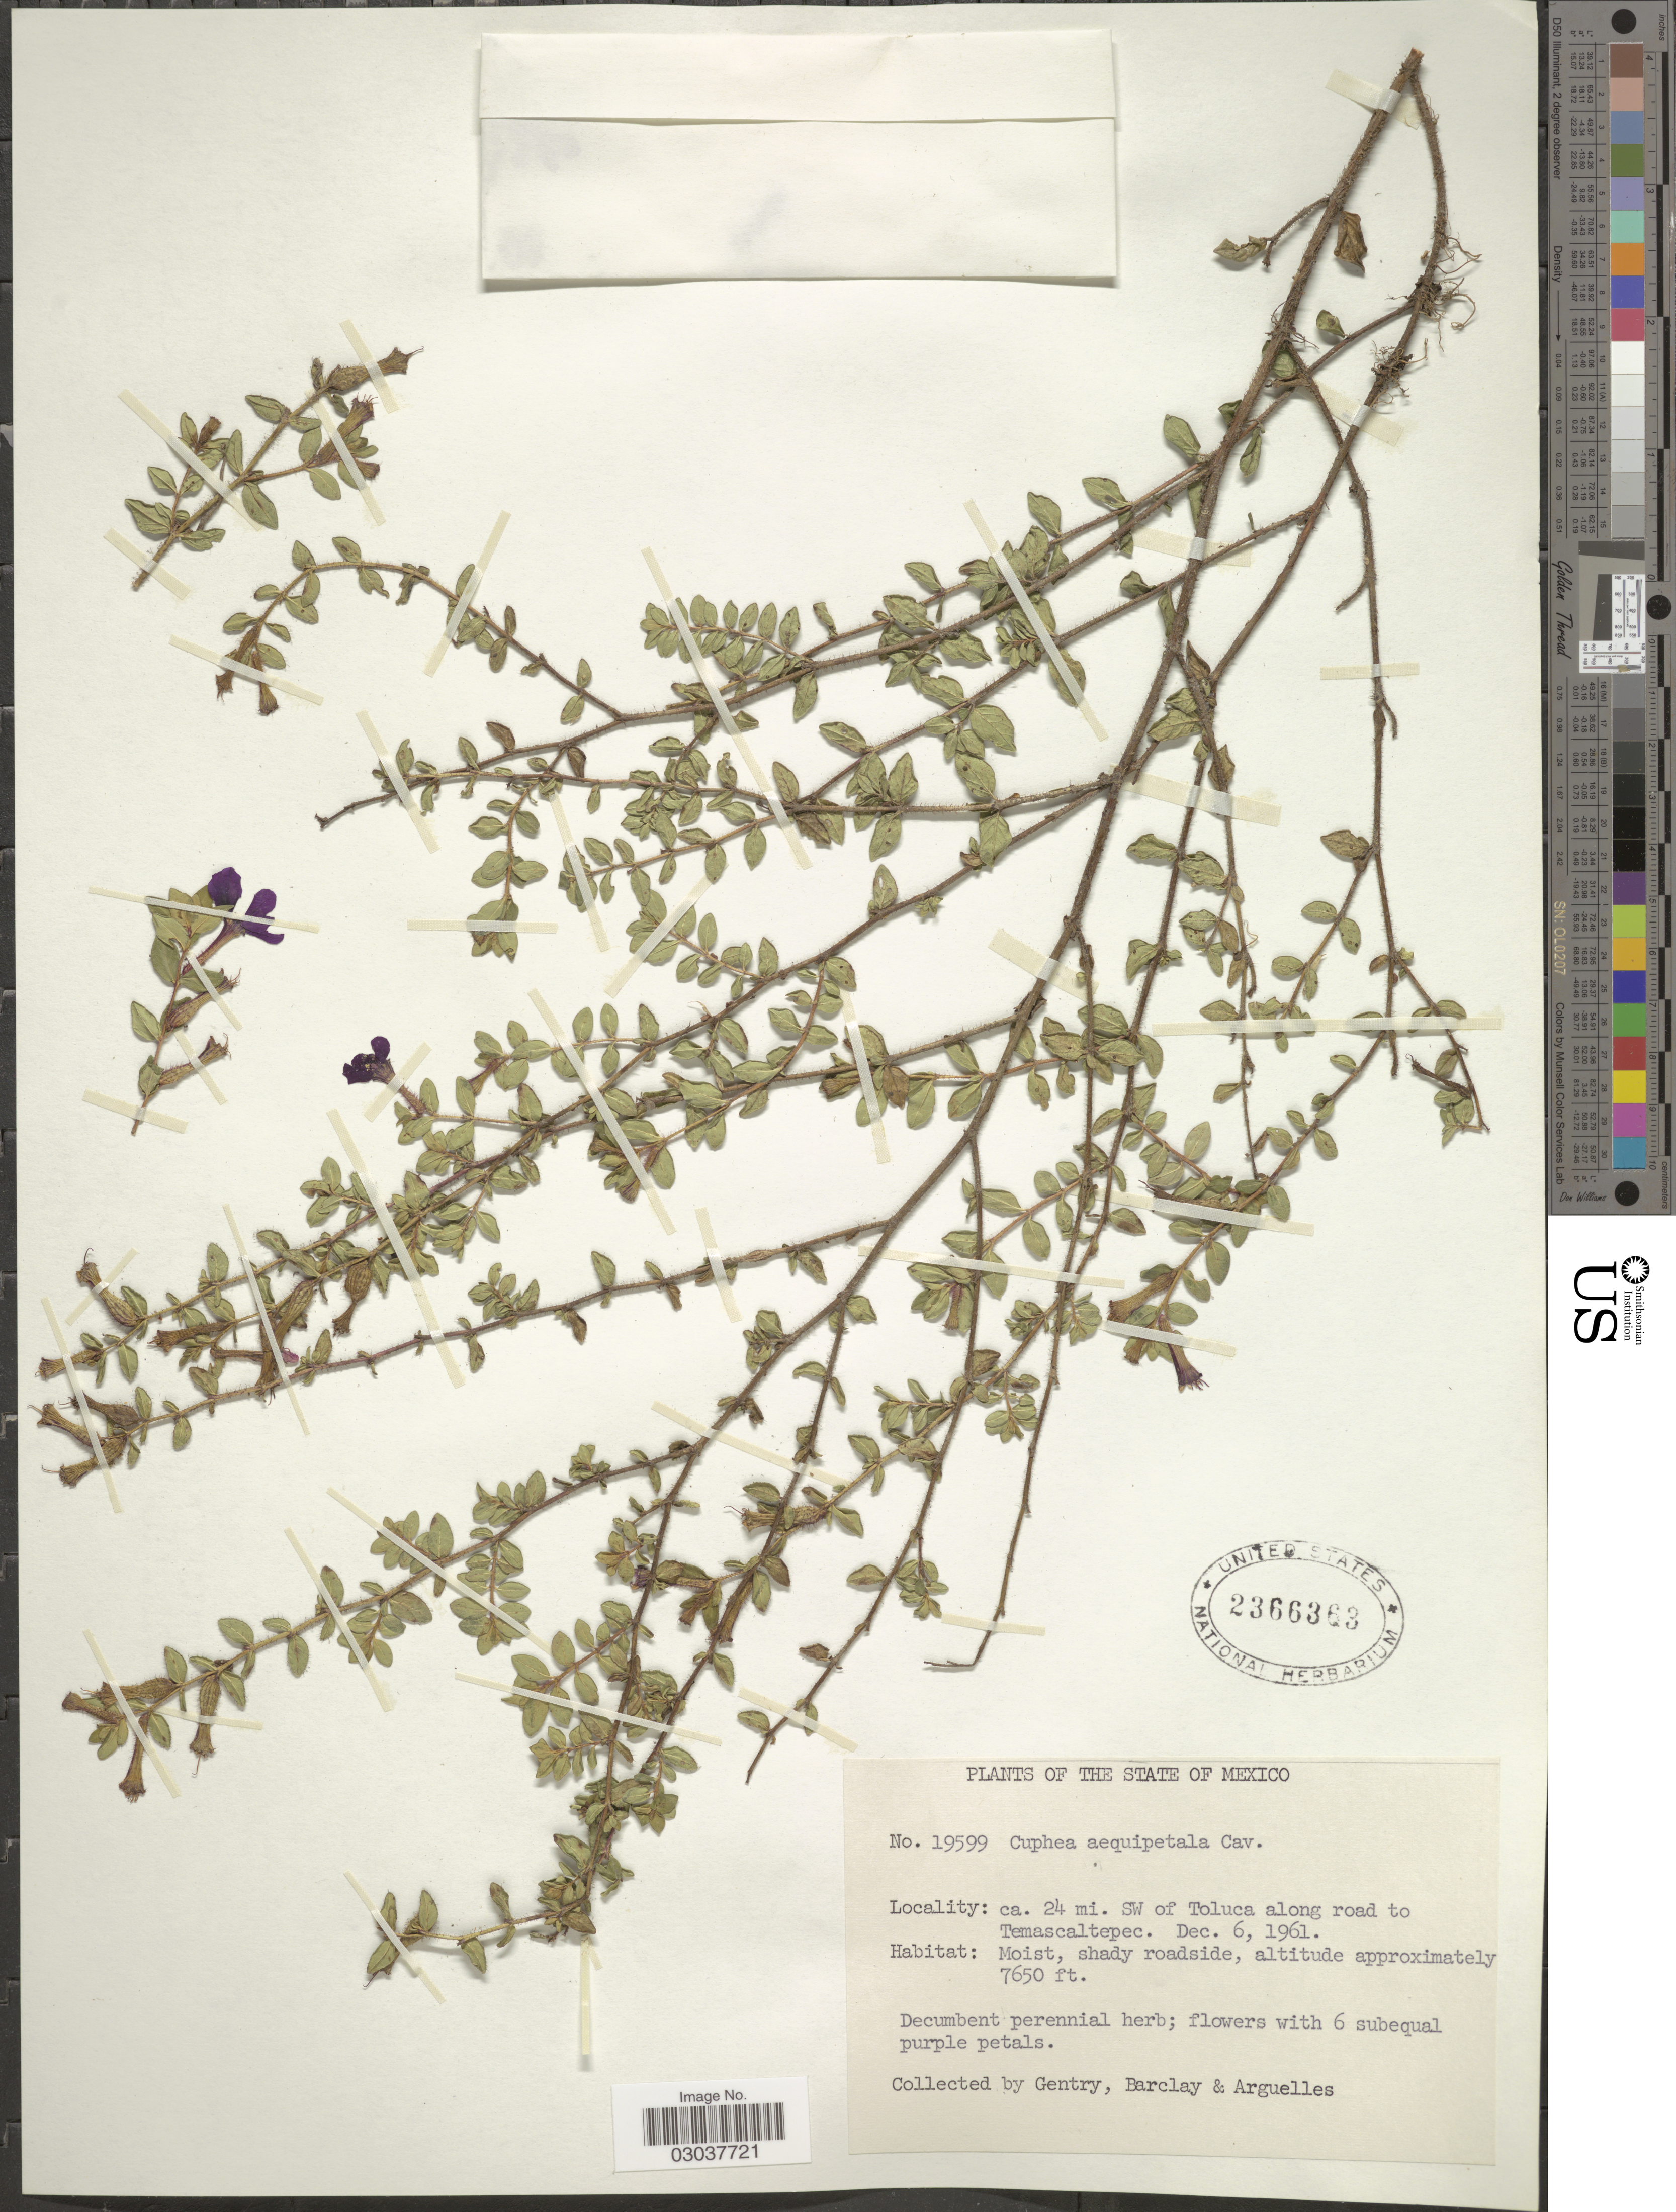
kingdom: Plantae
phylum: Tracheophyta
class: Magnoliopsida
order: Myrtales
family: Lythraceae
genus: Cuphea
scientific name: Cuphea aequipetala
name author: Cav.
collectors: Gentry, --, -- Barclay & Arguelles, --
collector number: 19599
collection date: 1961-12-06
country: Mexico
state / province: México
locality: Ca. 24 mi. SW of Toluca along road to Temascaltepec.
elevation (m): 2332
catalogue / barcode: US 2366363